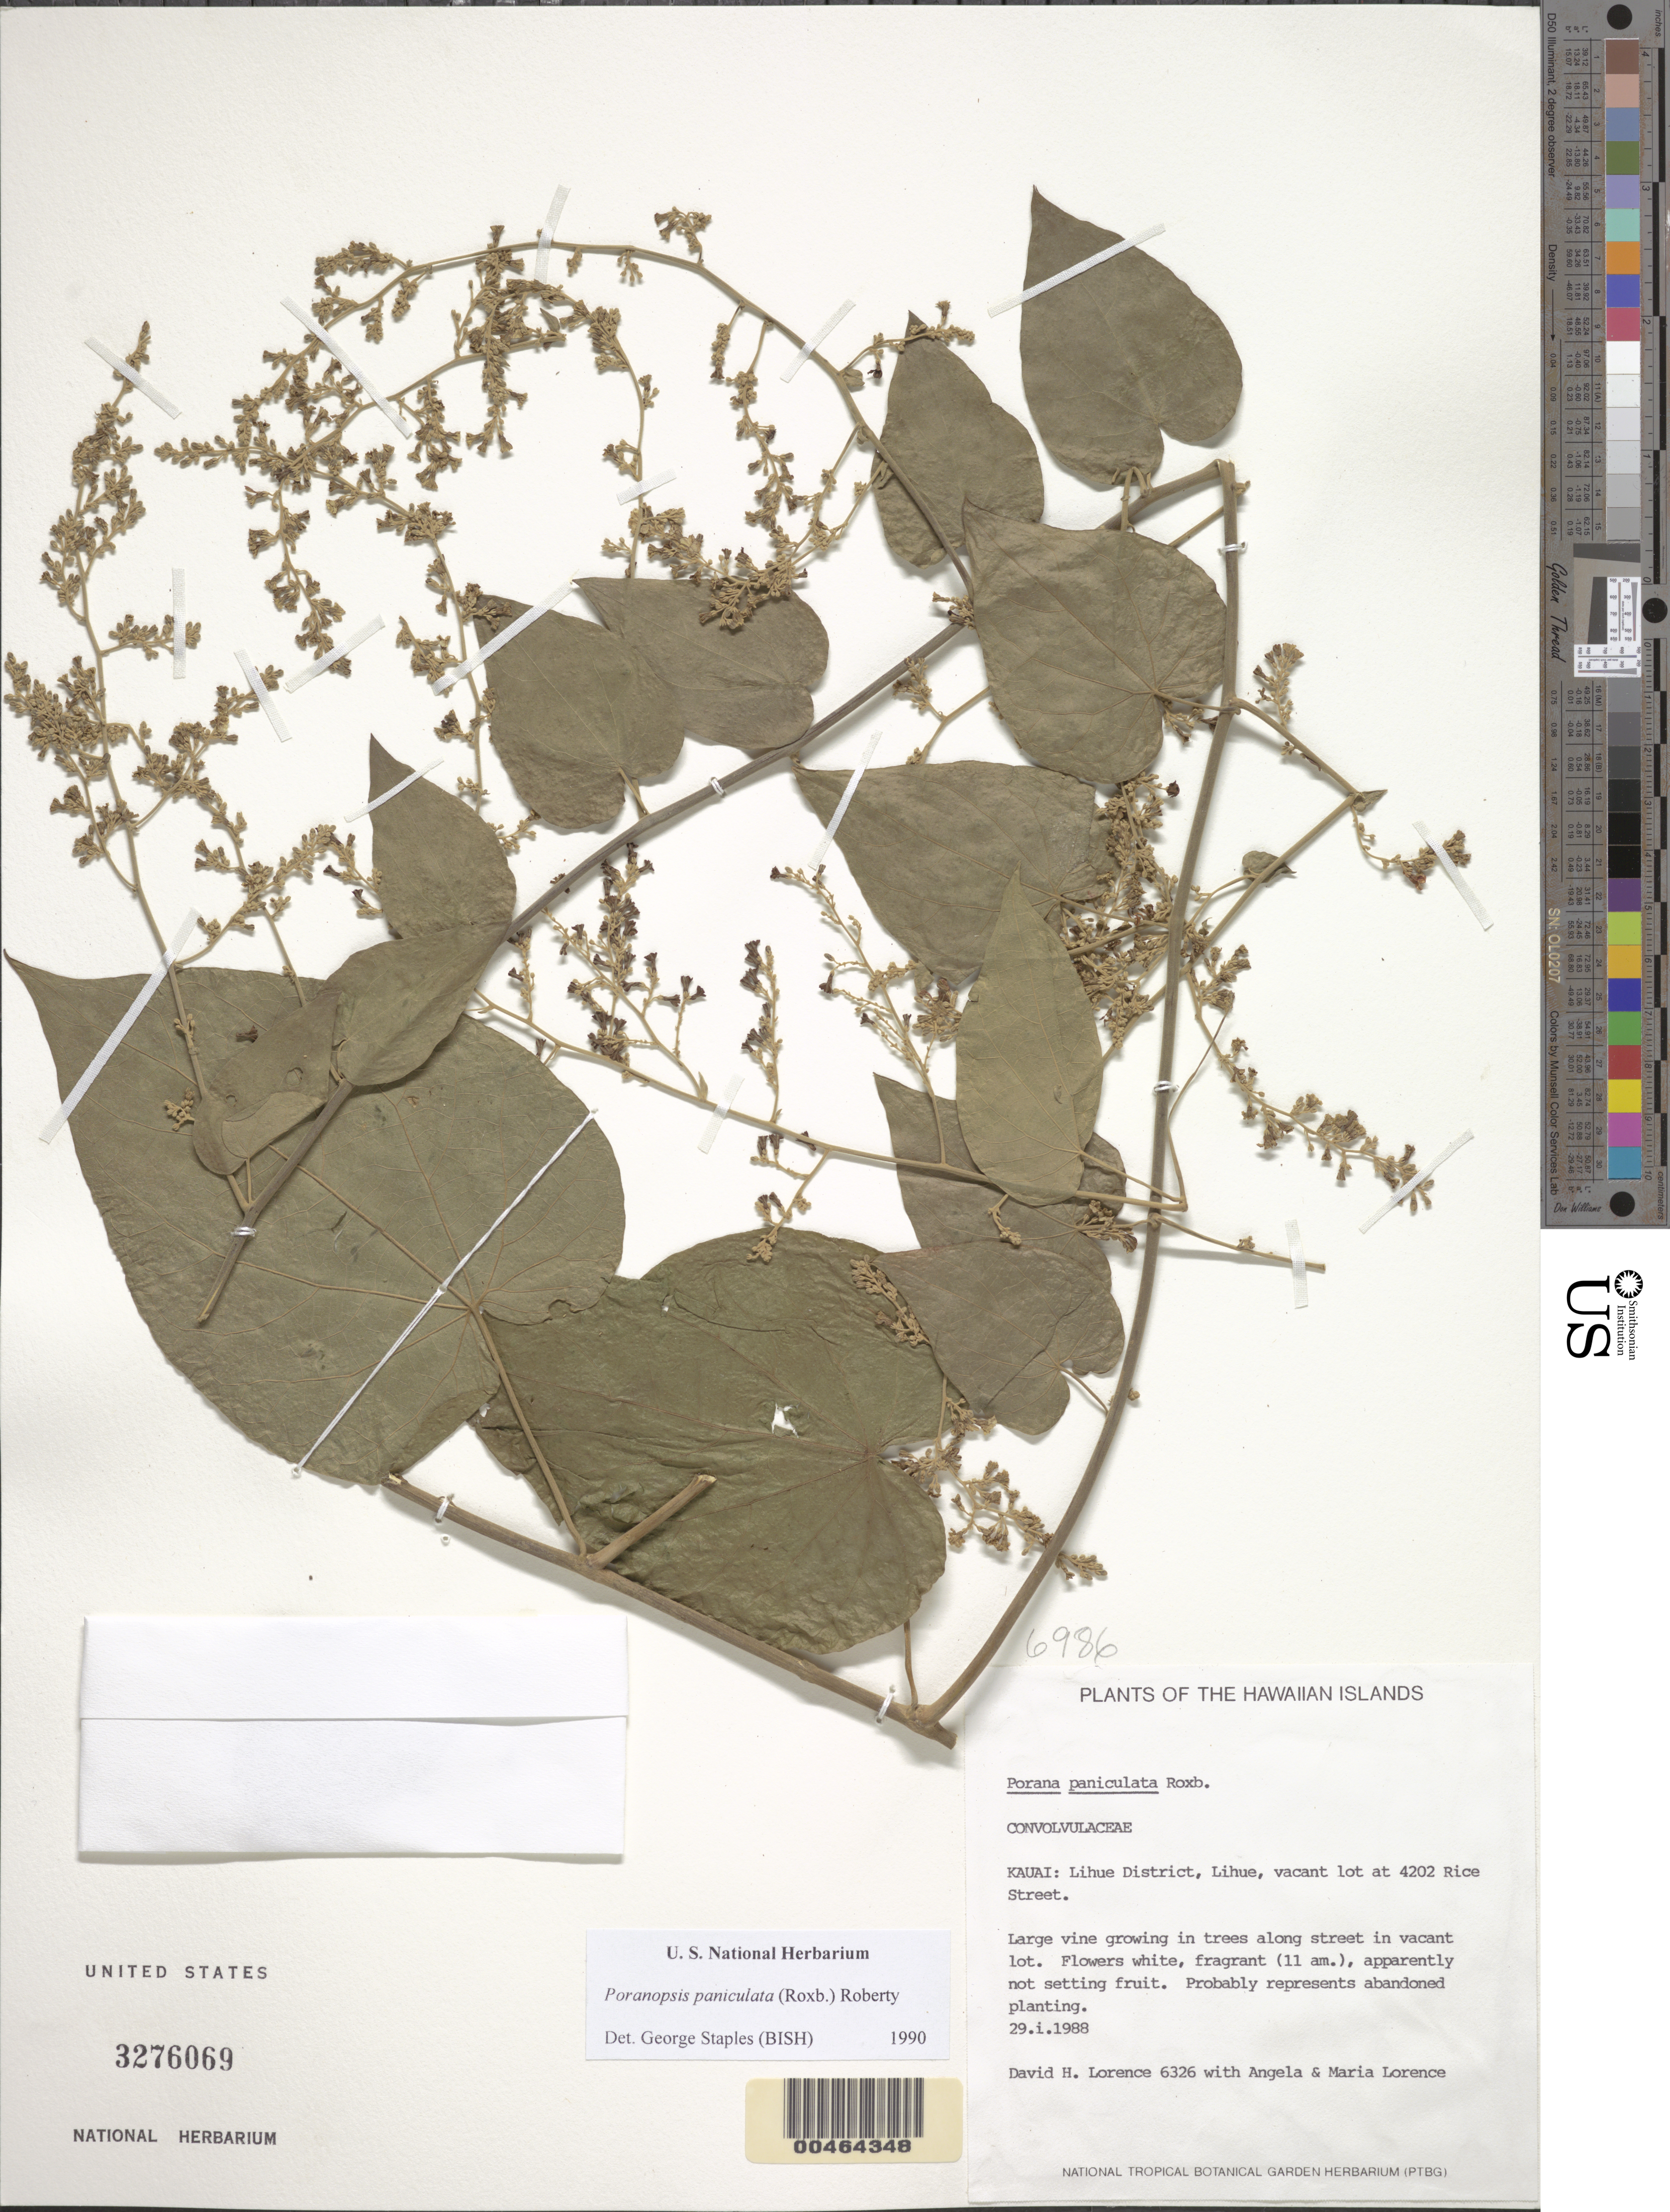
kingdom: Plantae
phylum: Tracheophyta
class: Magnoliopsida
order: Solanales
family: Convolvulaceae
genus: Poranopsis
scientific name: Poranopsis paniculata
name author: (Roxb.) Roberty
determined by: Staples, G. W.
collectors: D. Lorence, A. Lorence & M. Lorence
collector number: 6326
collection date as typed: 29 Jan 1988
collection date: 1988-01-29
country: United States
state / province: Hawaii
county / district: Kauai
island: Kaua'i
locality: Lihue District, Lihue, vacant lot at 4202 Rice Street.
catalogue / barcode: US 3276069